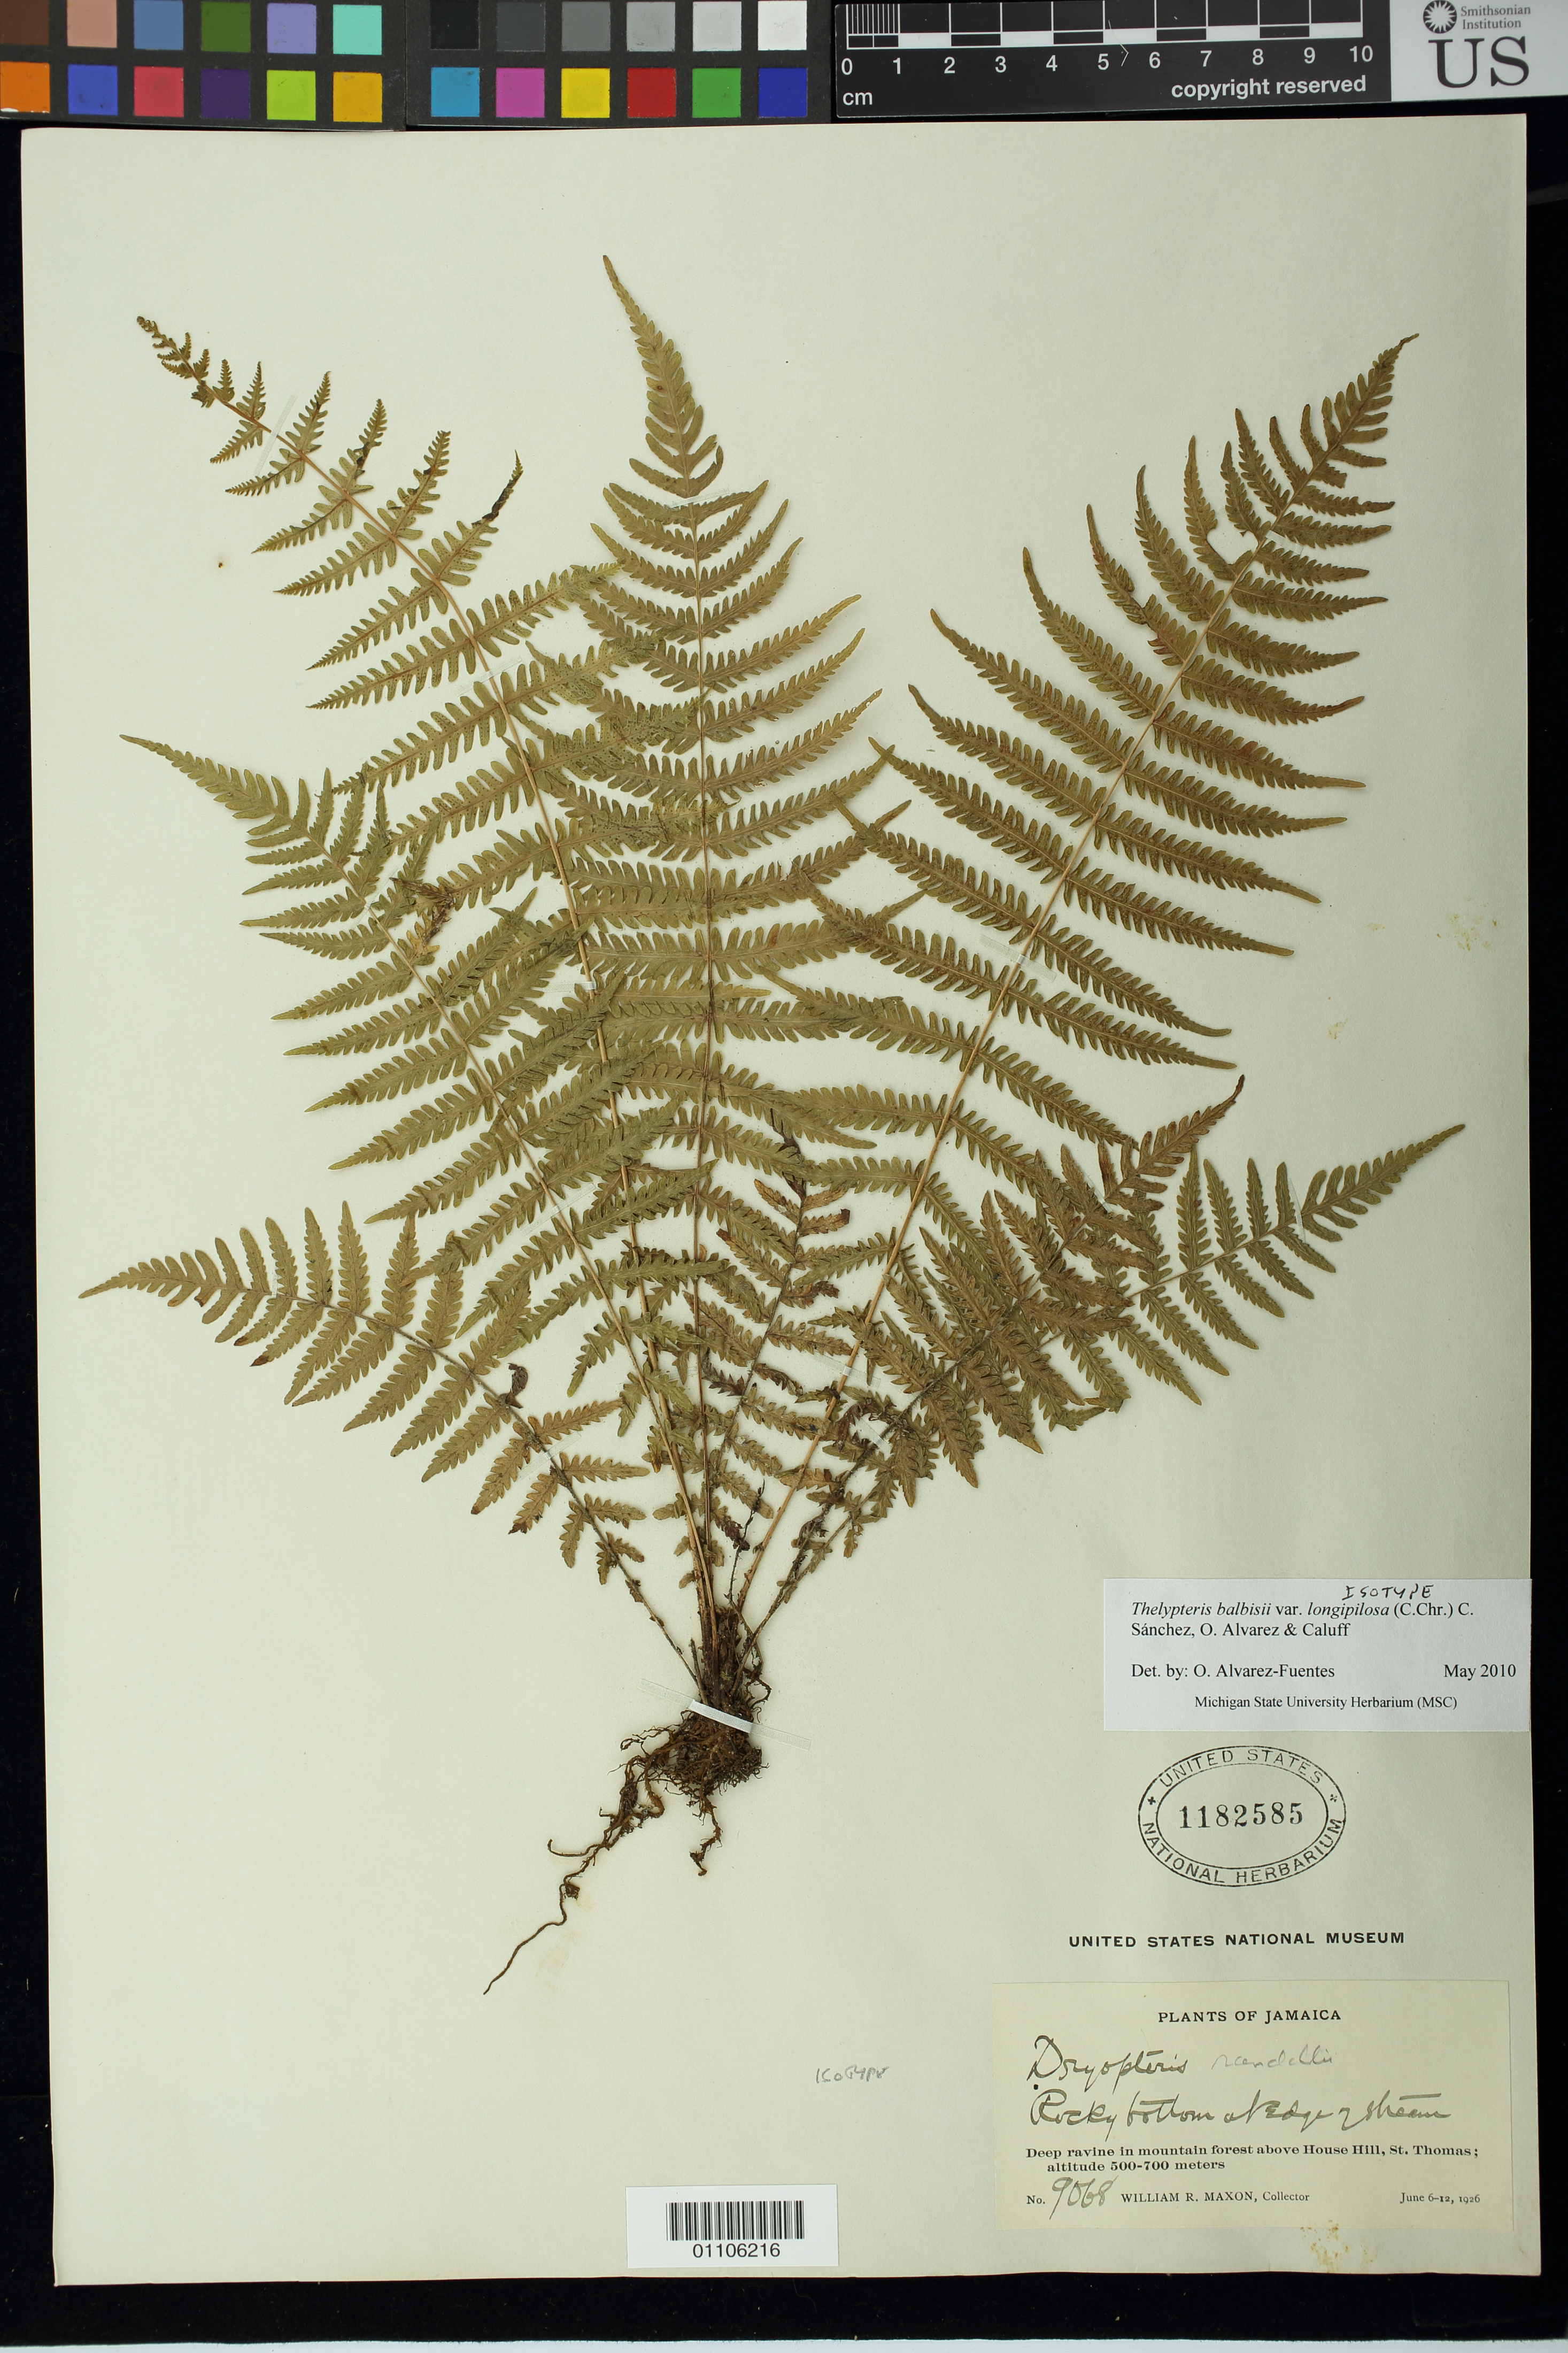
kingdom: Plantae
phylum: Tracheophyta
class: Polypodiopsida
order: Polypodiales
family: Thelypteridaceae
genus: Thelypteris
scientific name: Thelypteris randallii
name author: Maxon & C.V. Morton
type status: Isotype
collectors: W. R. Maxon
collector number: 9068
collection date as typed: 06 Jun 1926 to 12 Jun 1926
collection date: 1926-06-06/1926-06-12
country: Jamaica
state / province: Saint Thomas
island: Greater Antilles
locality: Deep ravine in mountain forest above House Hill, St. Thomas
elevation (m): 500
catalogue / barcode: US 1182585